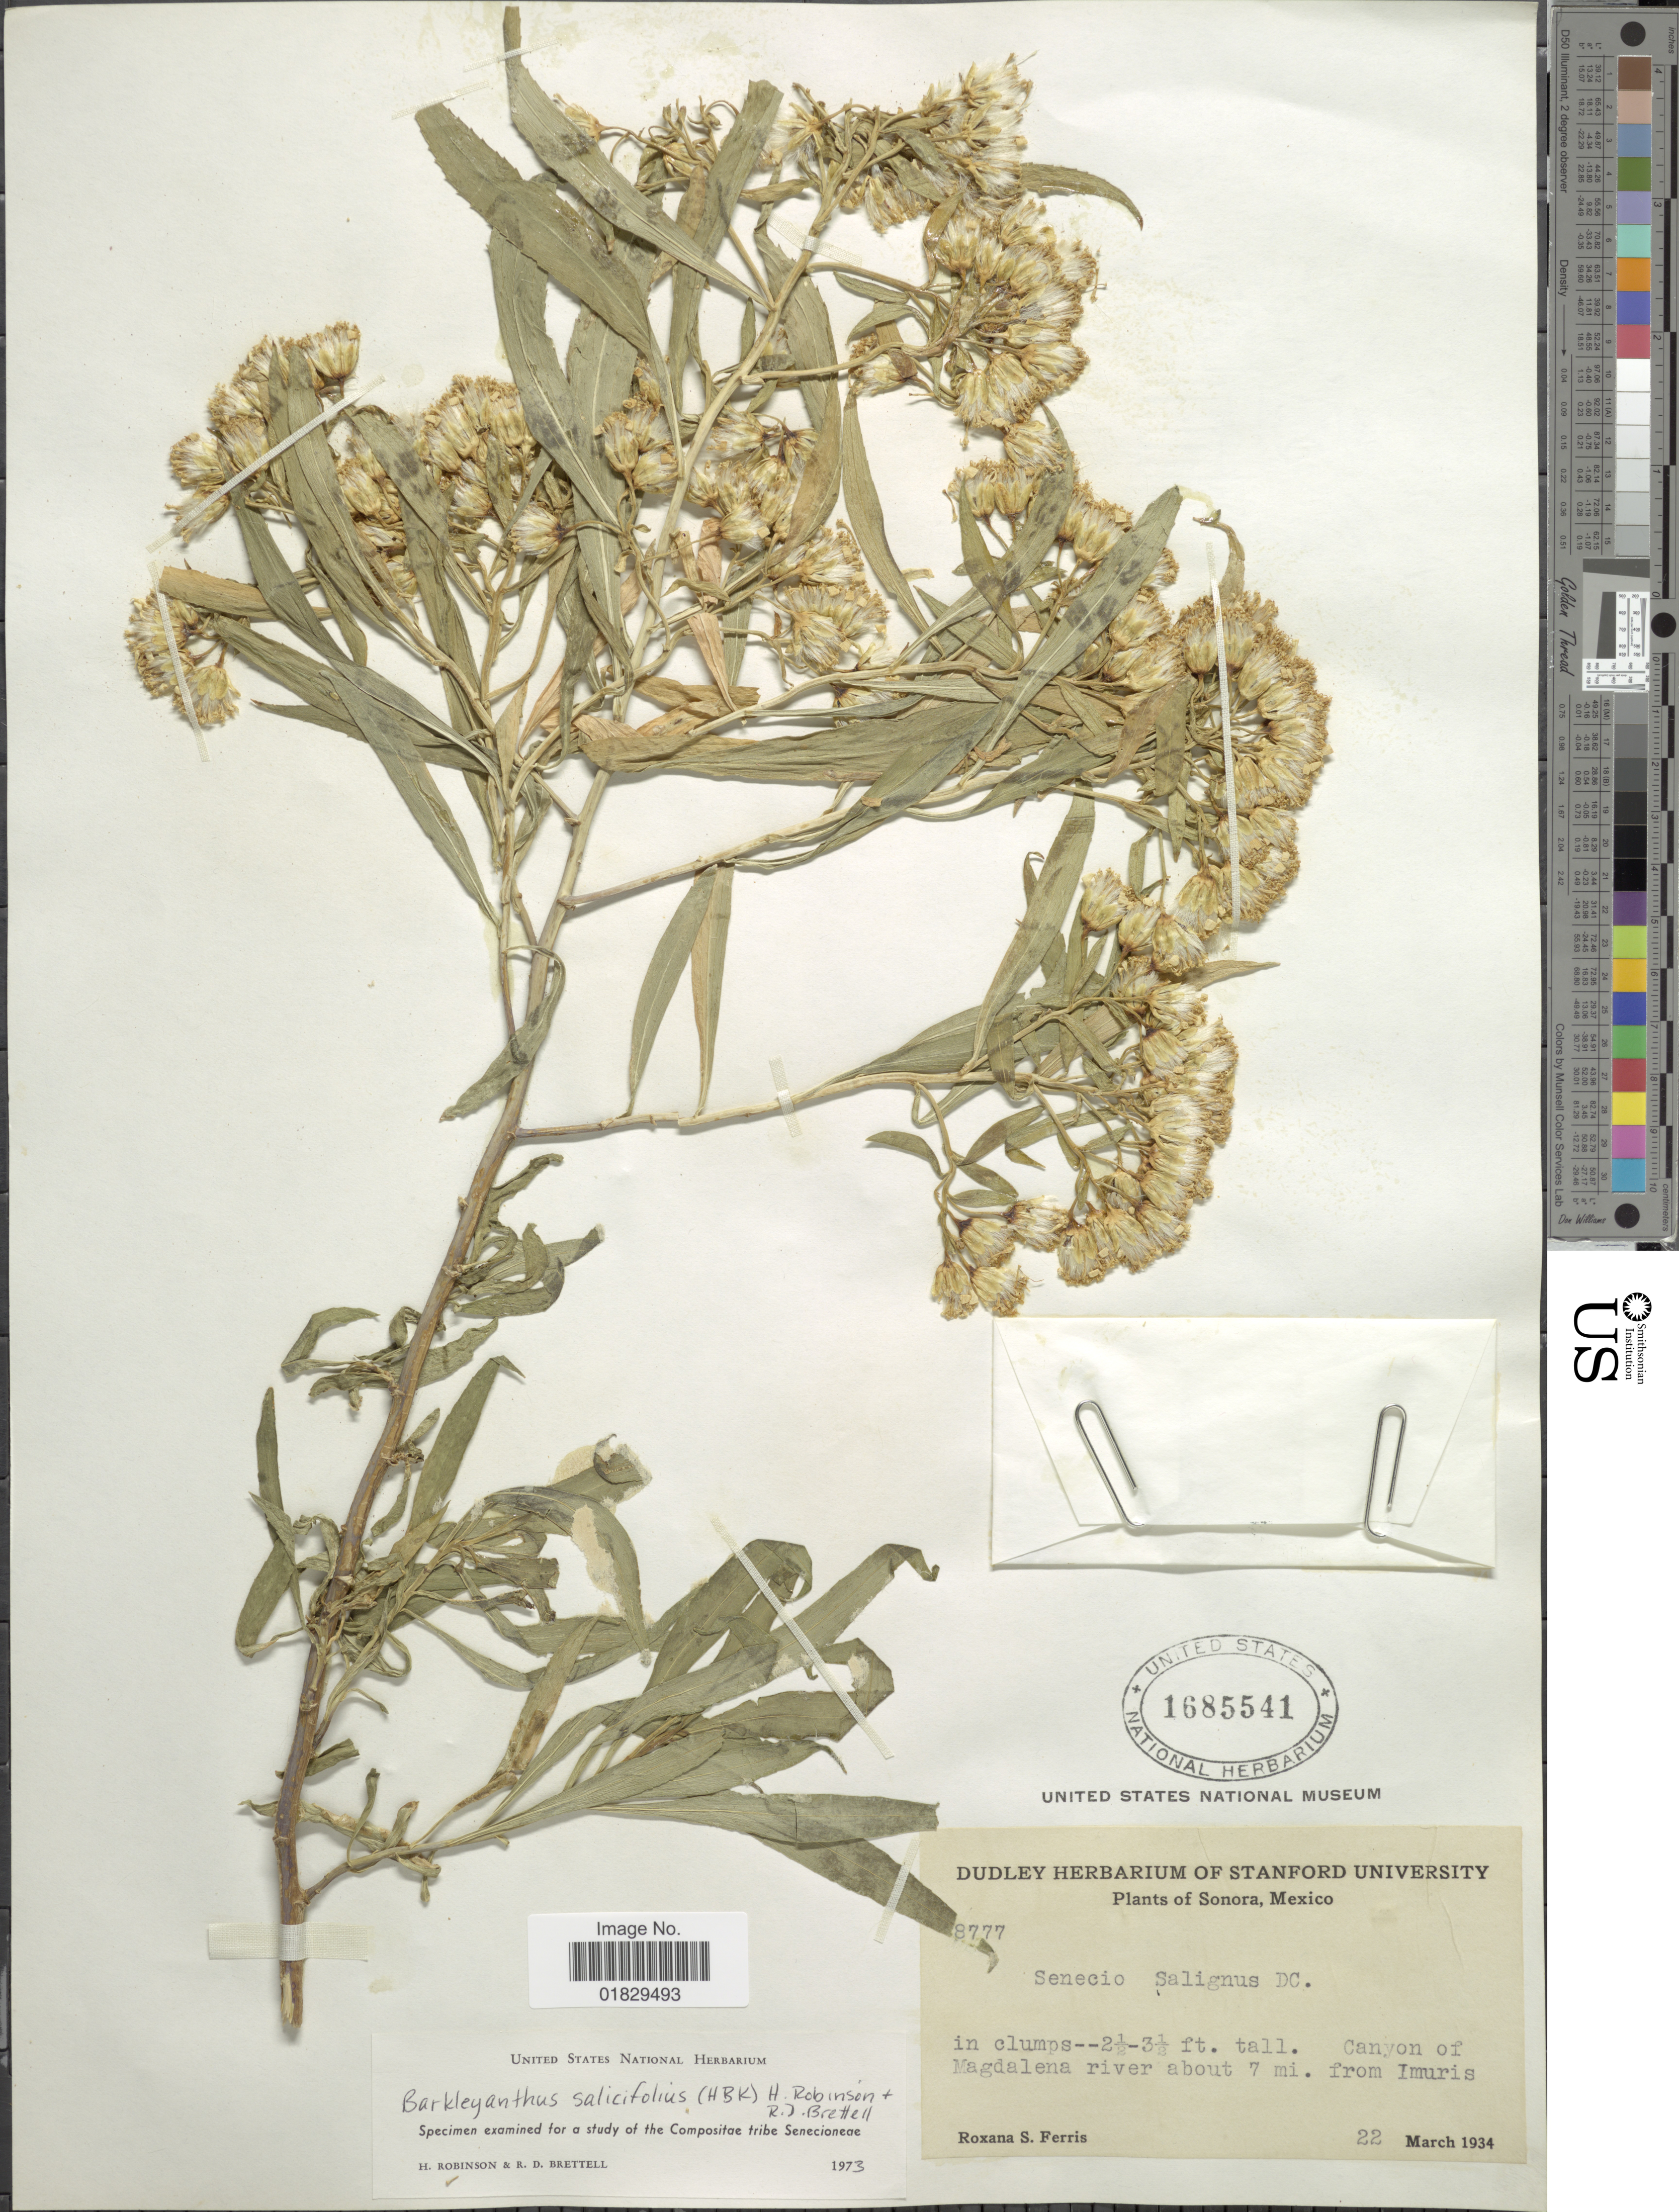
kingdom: Plantae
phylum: Tracheophyta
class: Magnoliopsida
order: Asterales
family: Asteraceae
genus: Barkleyanthus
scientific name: Barkleyanthus salicifolius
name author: (Kunth) H. Rob. & Brettell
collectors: R. S. Ferris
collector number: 8777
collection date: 1934-03-22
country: Mexico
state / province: Sonora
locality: Canyon of Magdalena river about 7 mi. from Imuris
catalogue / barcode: US 1685541